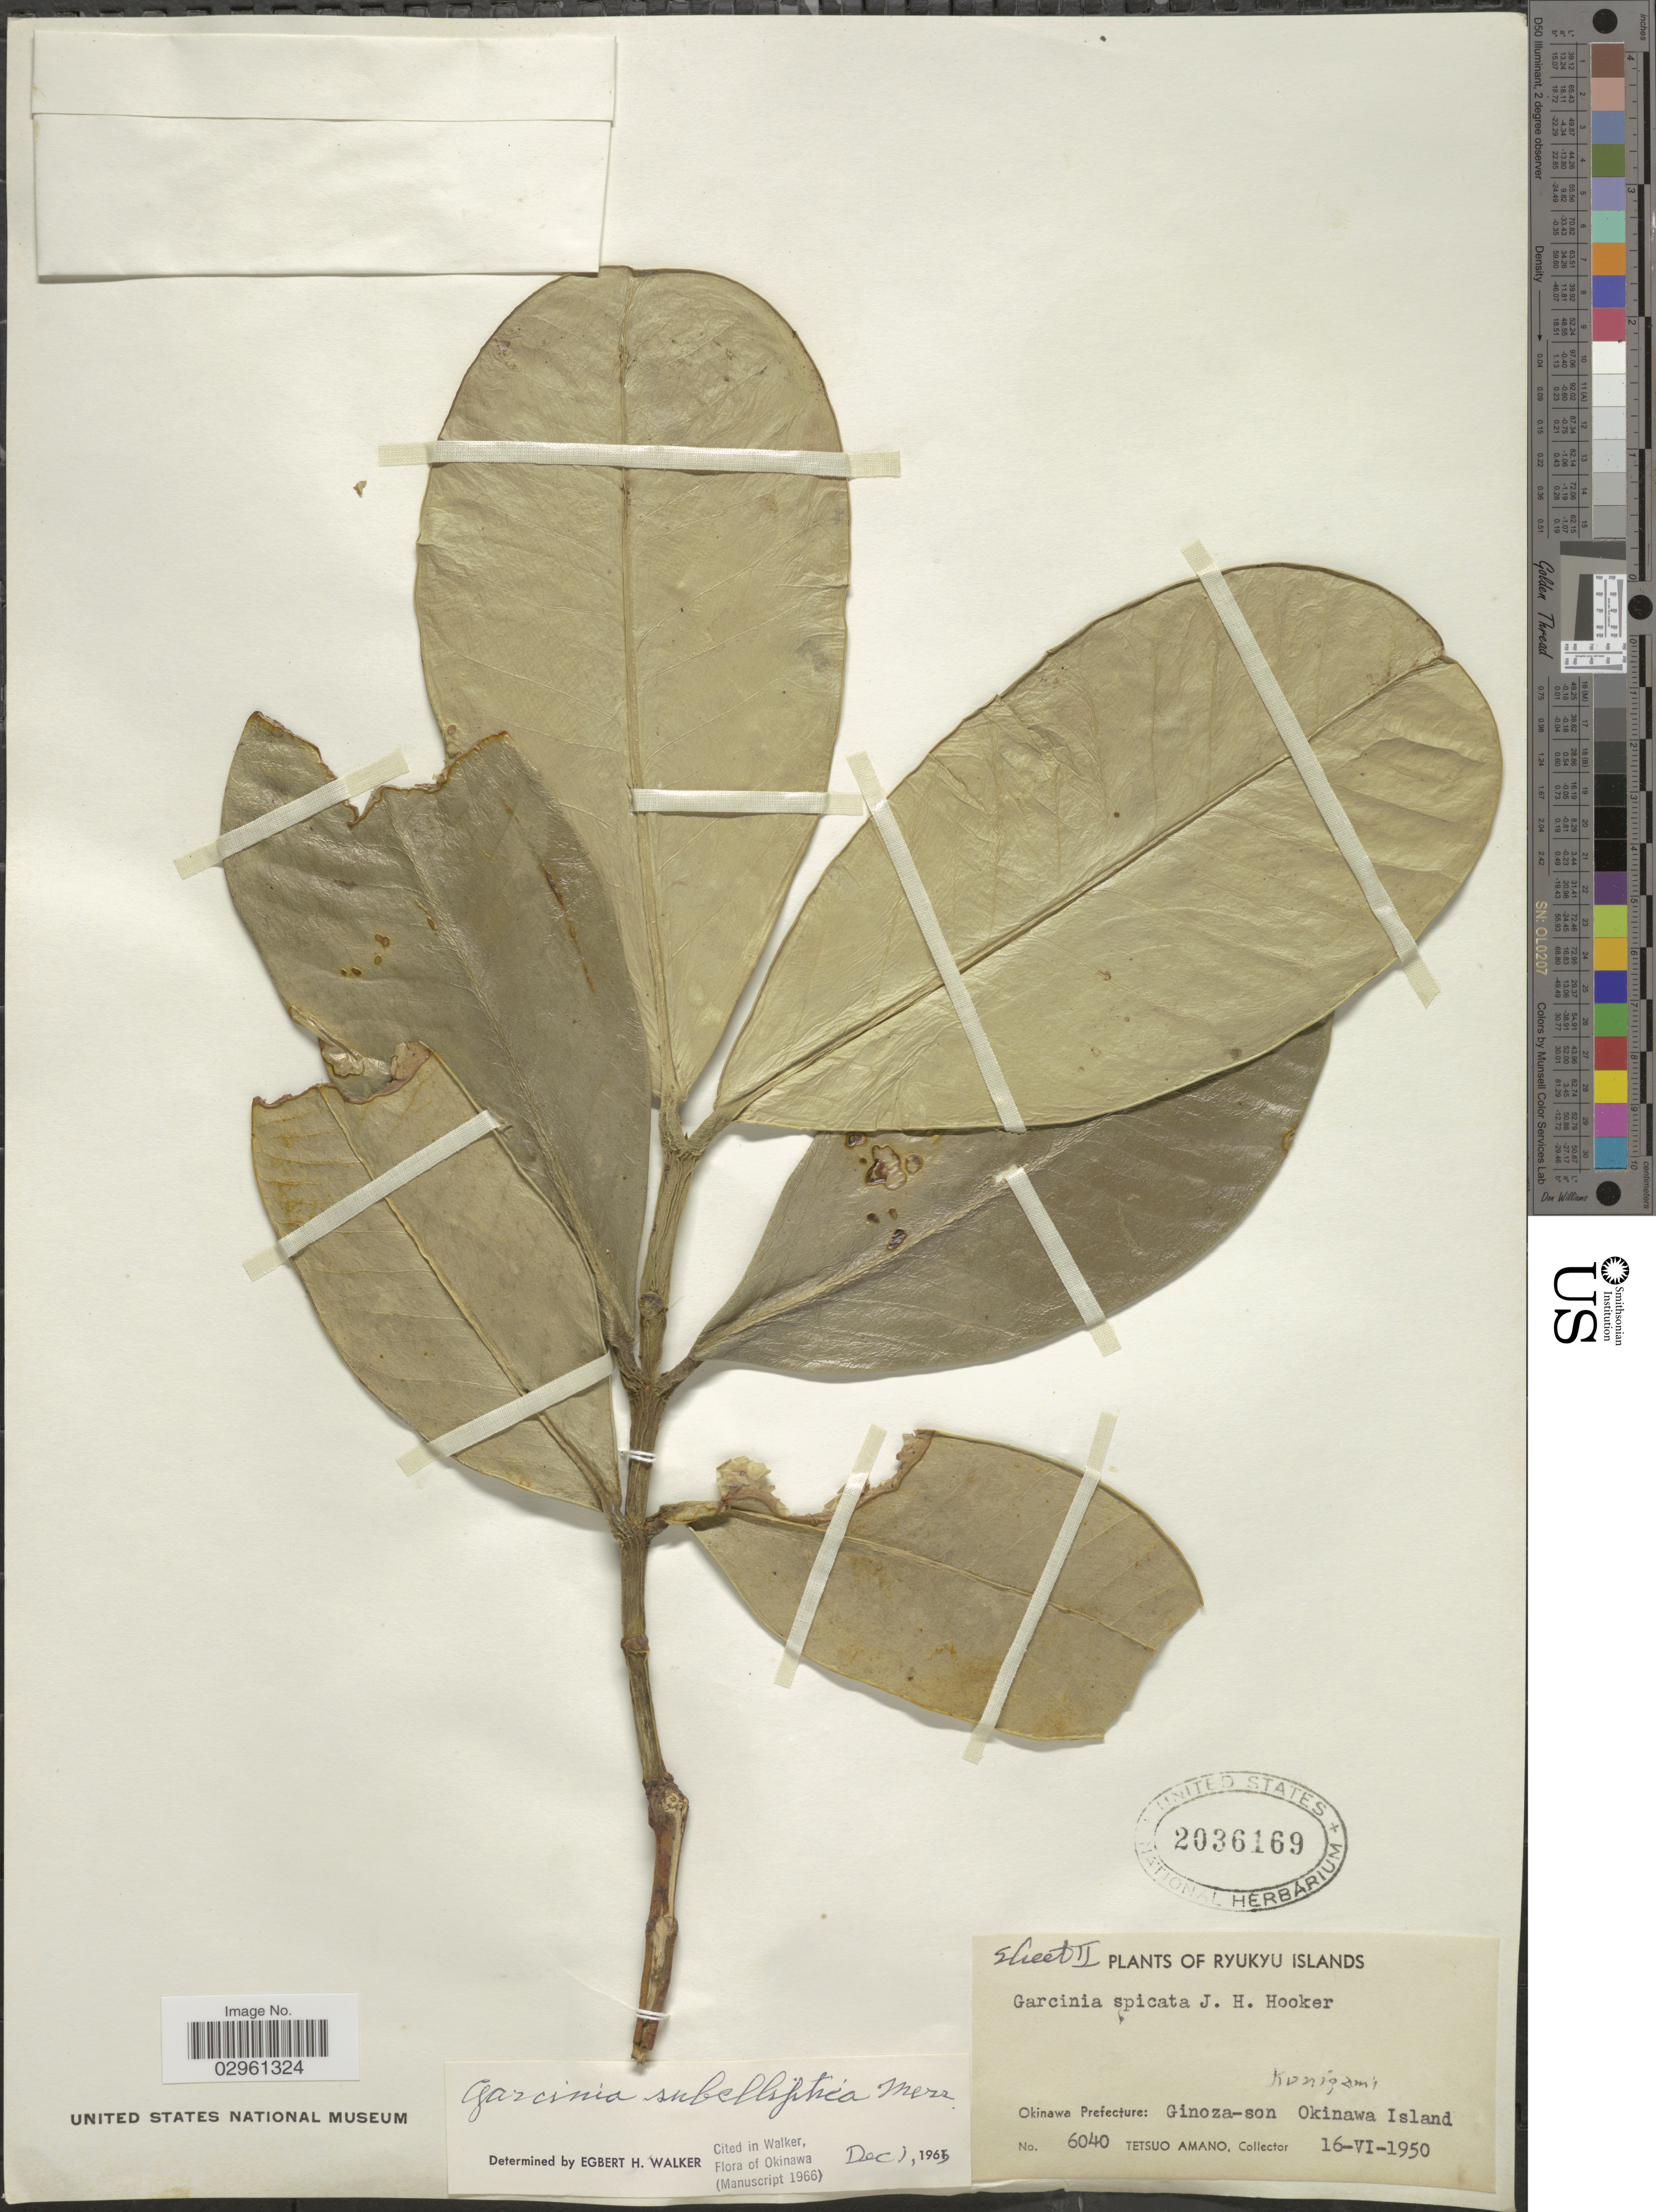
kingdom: Plantae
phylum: Tracheophyta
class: Magnoliopsida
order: Malpighiales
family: Clusiaceae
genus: Garcinia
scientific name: Garcinia subelliptica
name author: Merr.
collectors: T. Amano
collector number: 6040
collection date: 1950-06-16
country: Japan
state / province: Okinawa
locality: Ryukyu Islands. Okinawa Prefecture: Ginoza-son, Okinawa Island. Kunigami.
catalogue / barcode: US 2036169